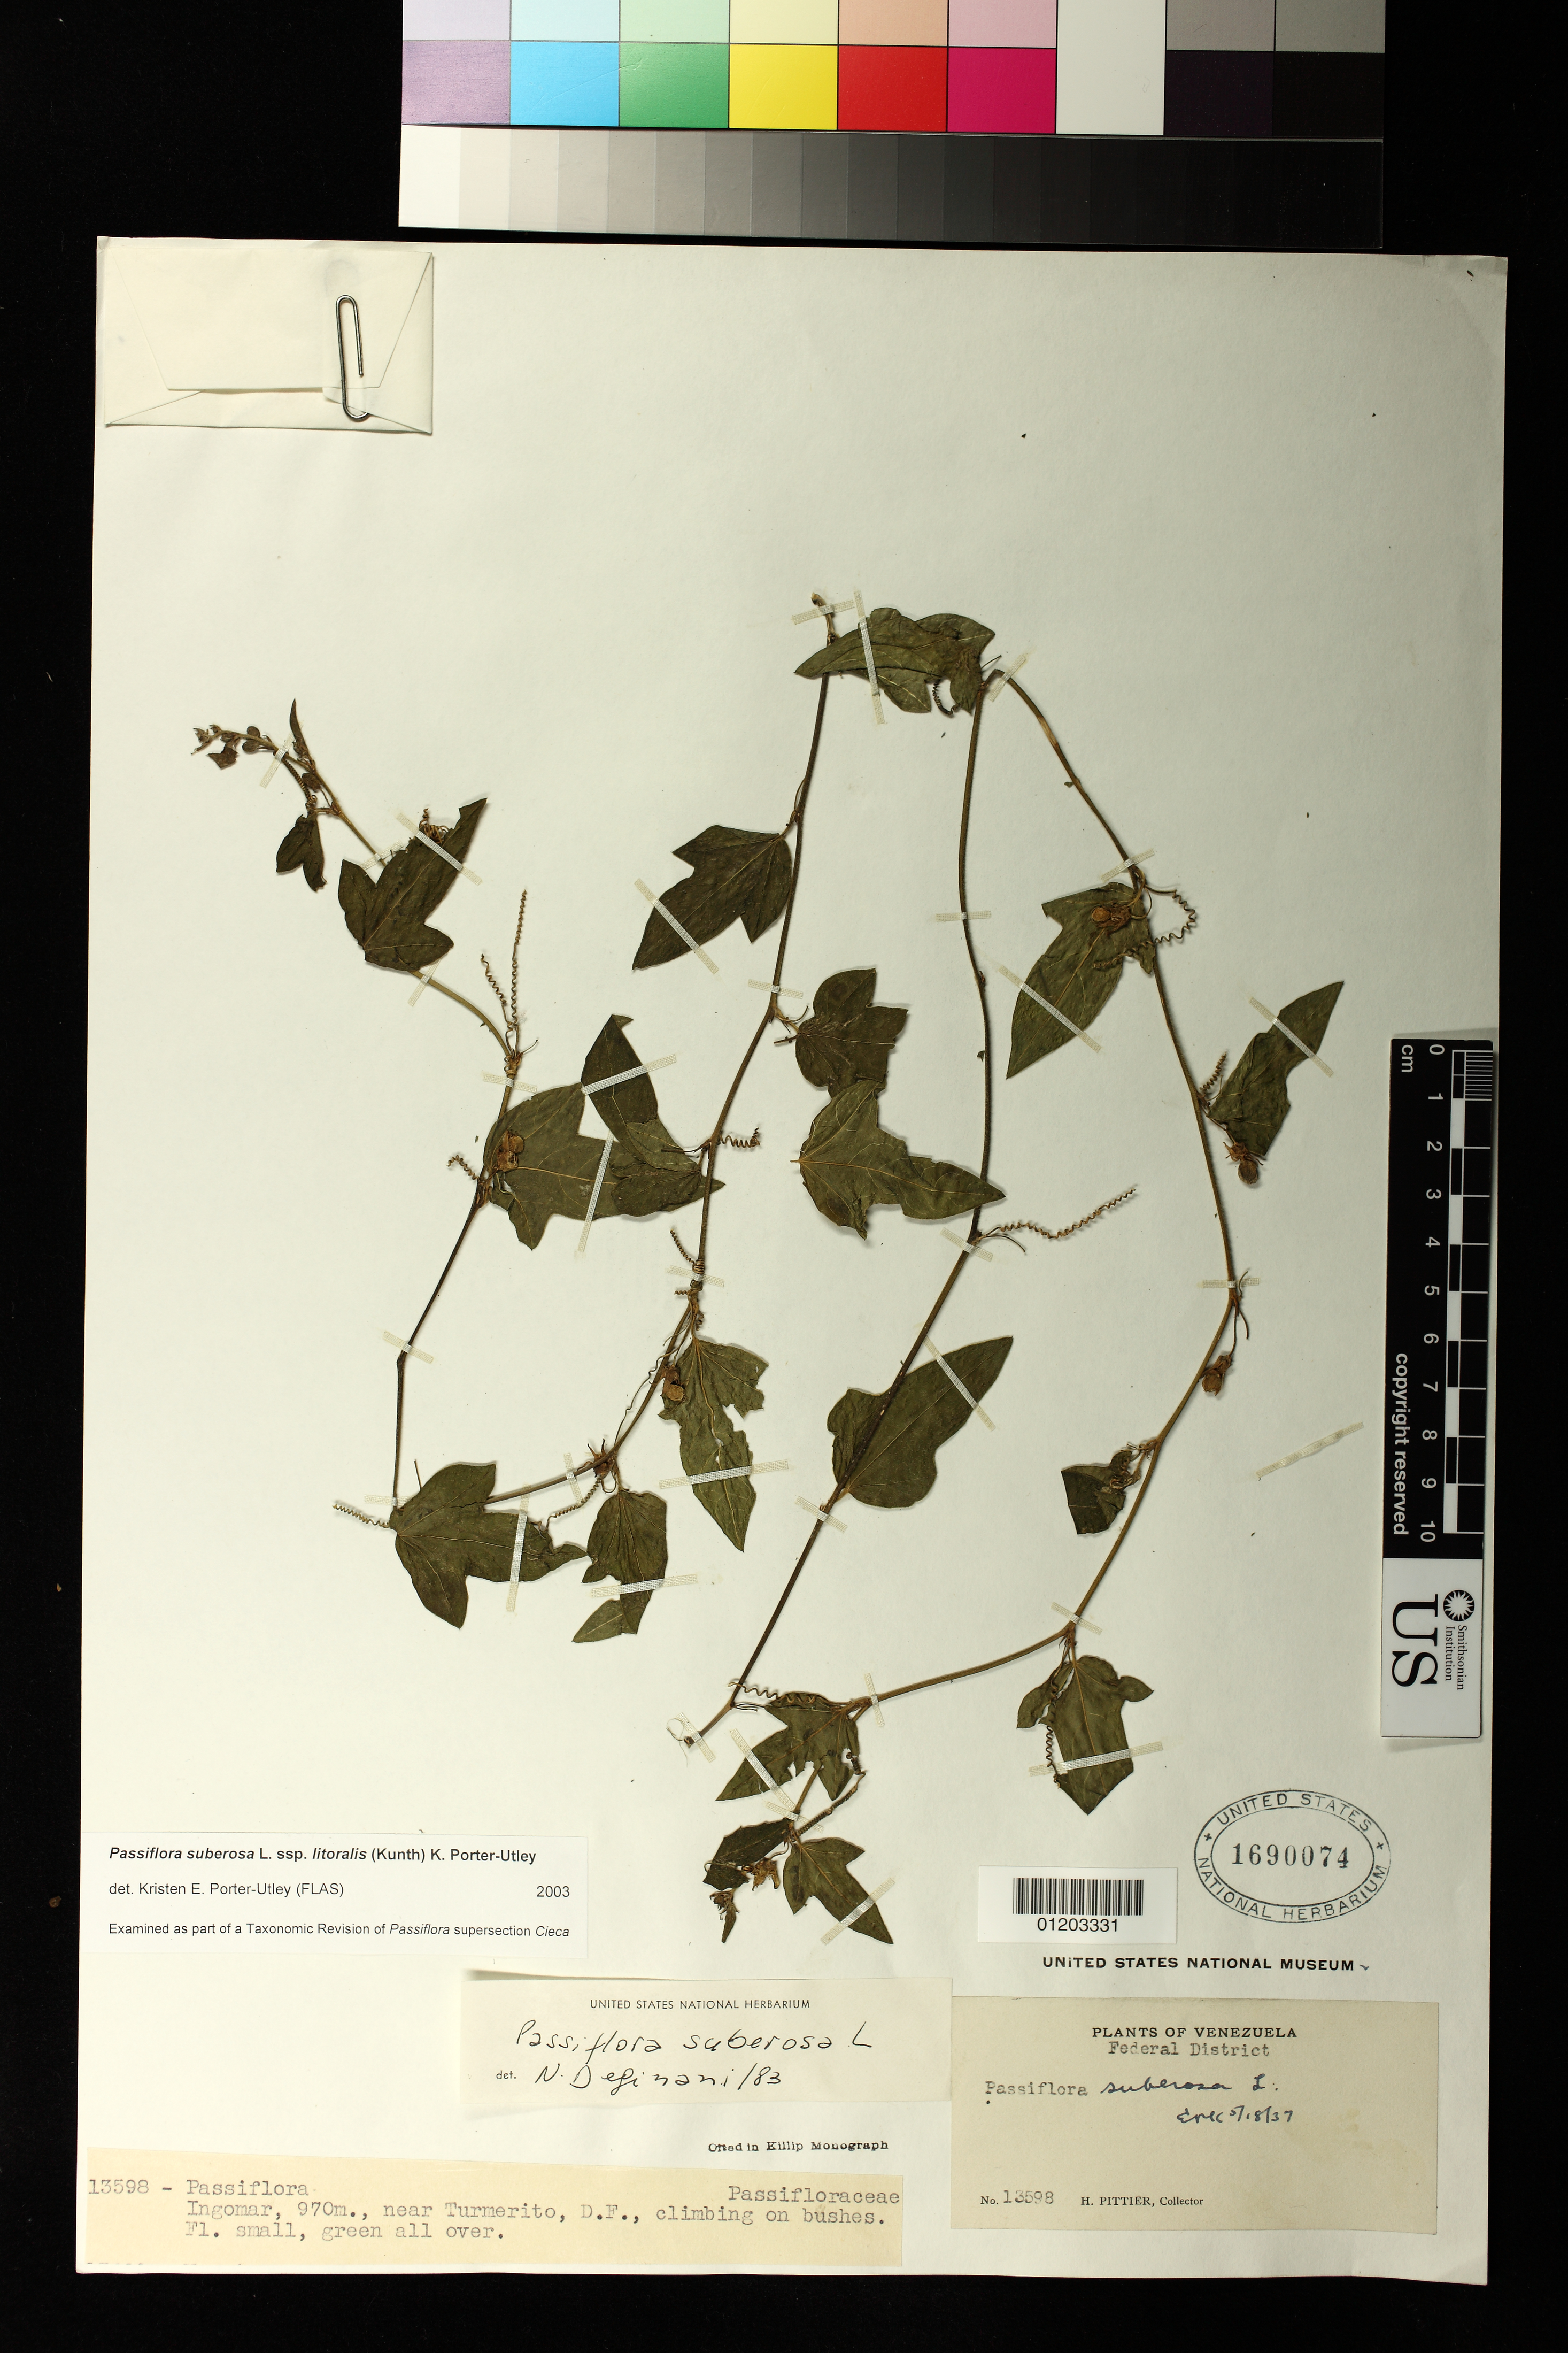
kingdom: Plantae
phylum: Tracheophyta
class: Magnoliopsida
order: Malpighiales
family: Passifloraceae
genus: Passiflora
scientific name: Passiflora suberosa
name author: L.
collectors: H. F. Pittier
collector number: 13598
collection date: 1937-05-18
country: Venezuela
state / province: Distrito Federal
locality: Ingomar, near Turmerito, D.F., climbing on bushes. Fl. small, green all over.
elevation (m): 970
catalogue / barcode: US 1690074